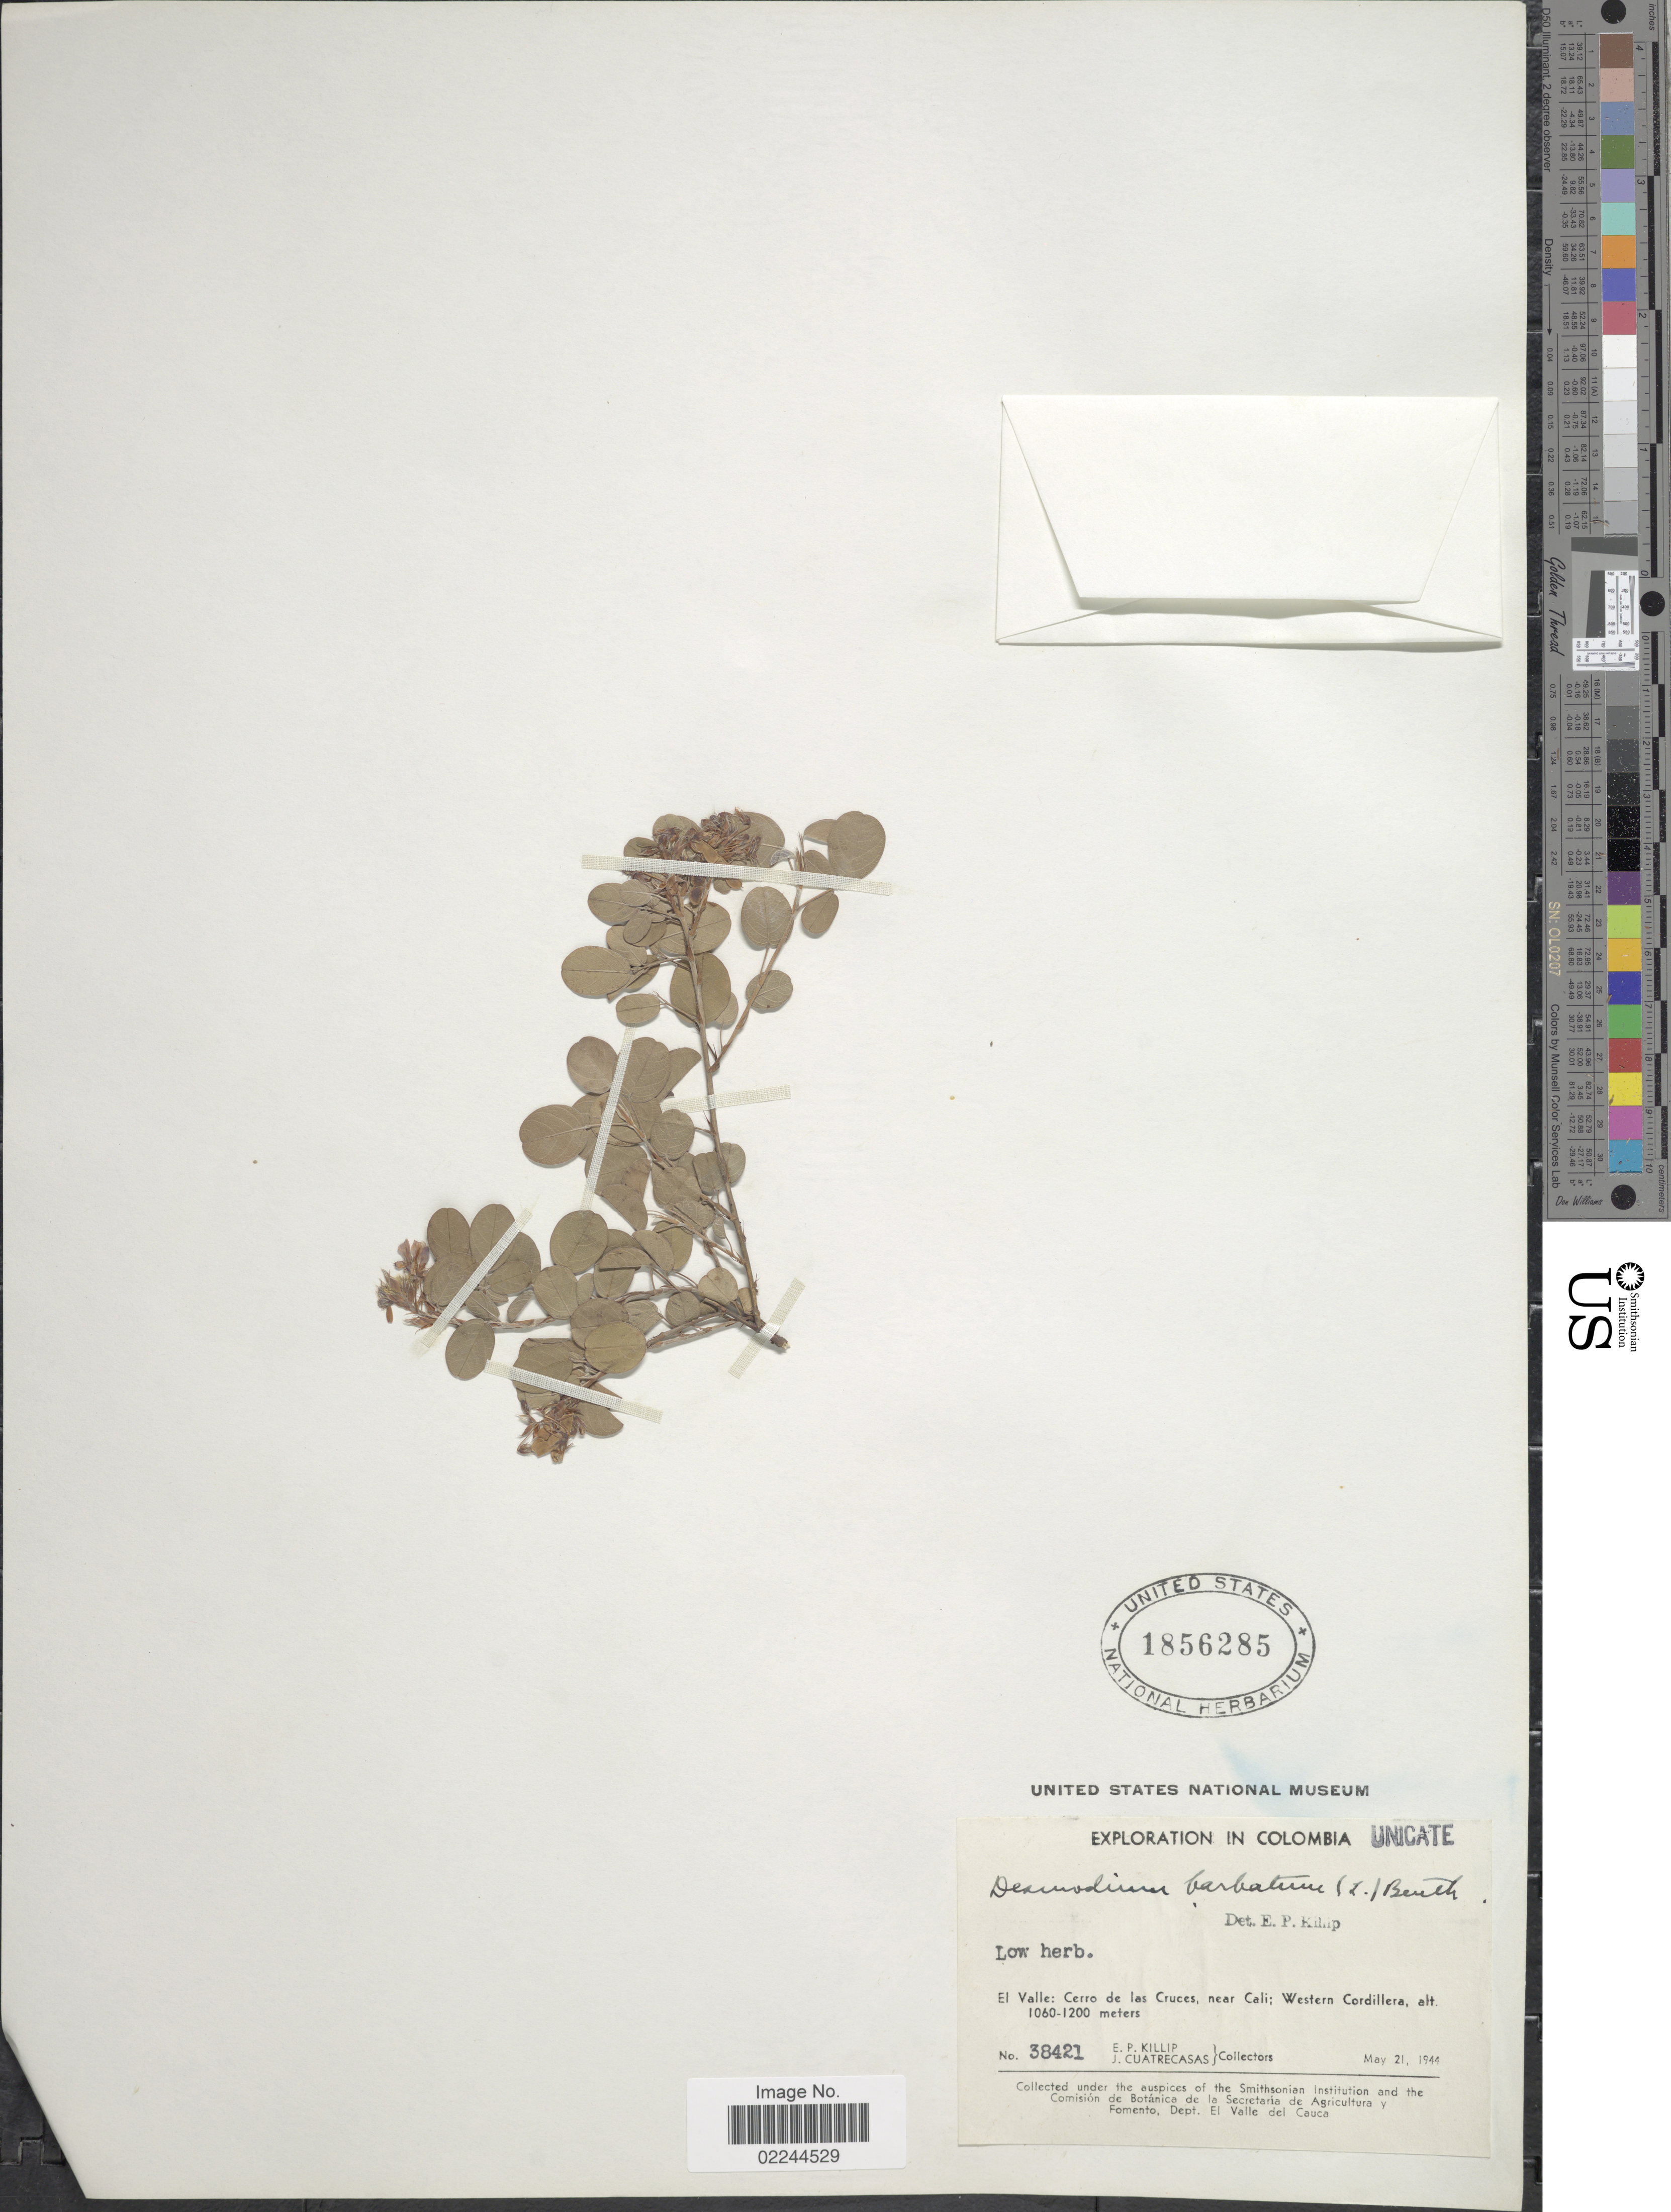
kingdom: Plantae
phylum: Tracheophyta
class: Magnoliopsida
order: Fabales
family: Fabaceae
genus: Grona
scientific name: Grona barbata var. barbata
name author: (L.) H. Ohashi & K. Ohashi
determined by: Strong, Mark T., (BOT), Smithsonian Institution - National Museum of Natural History (UNITED STATES)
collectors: E. P. Killip & J. Cuatrecasas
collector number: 38421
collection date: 1944-05-21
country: Colombia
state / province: Valle del Cauca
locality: El Valle: Cerro de las Cruces, near Cali; Western Cordillera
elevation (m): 1060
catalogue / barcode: US 1856285